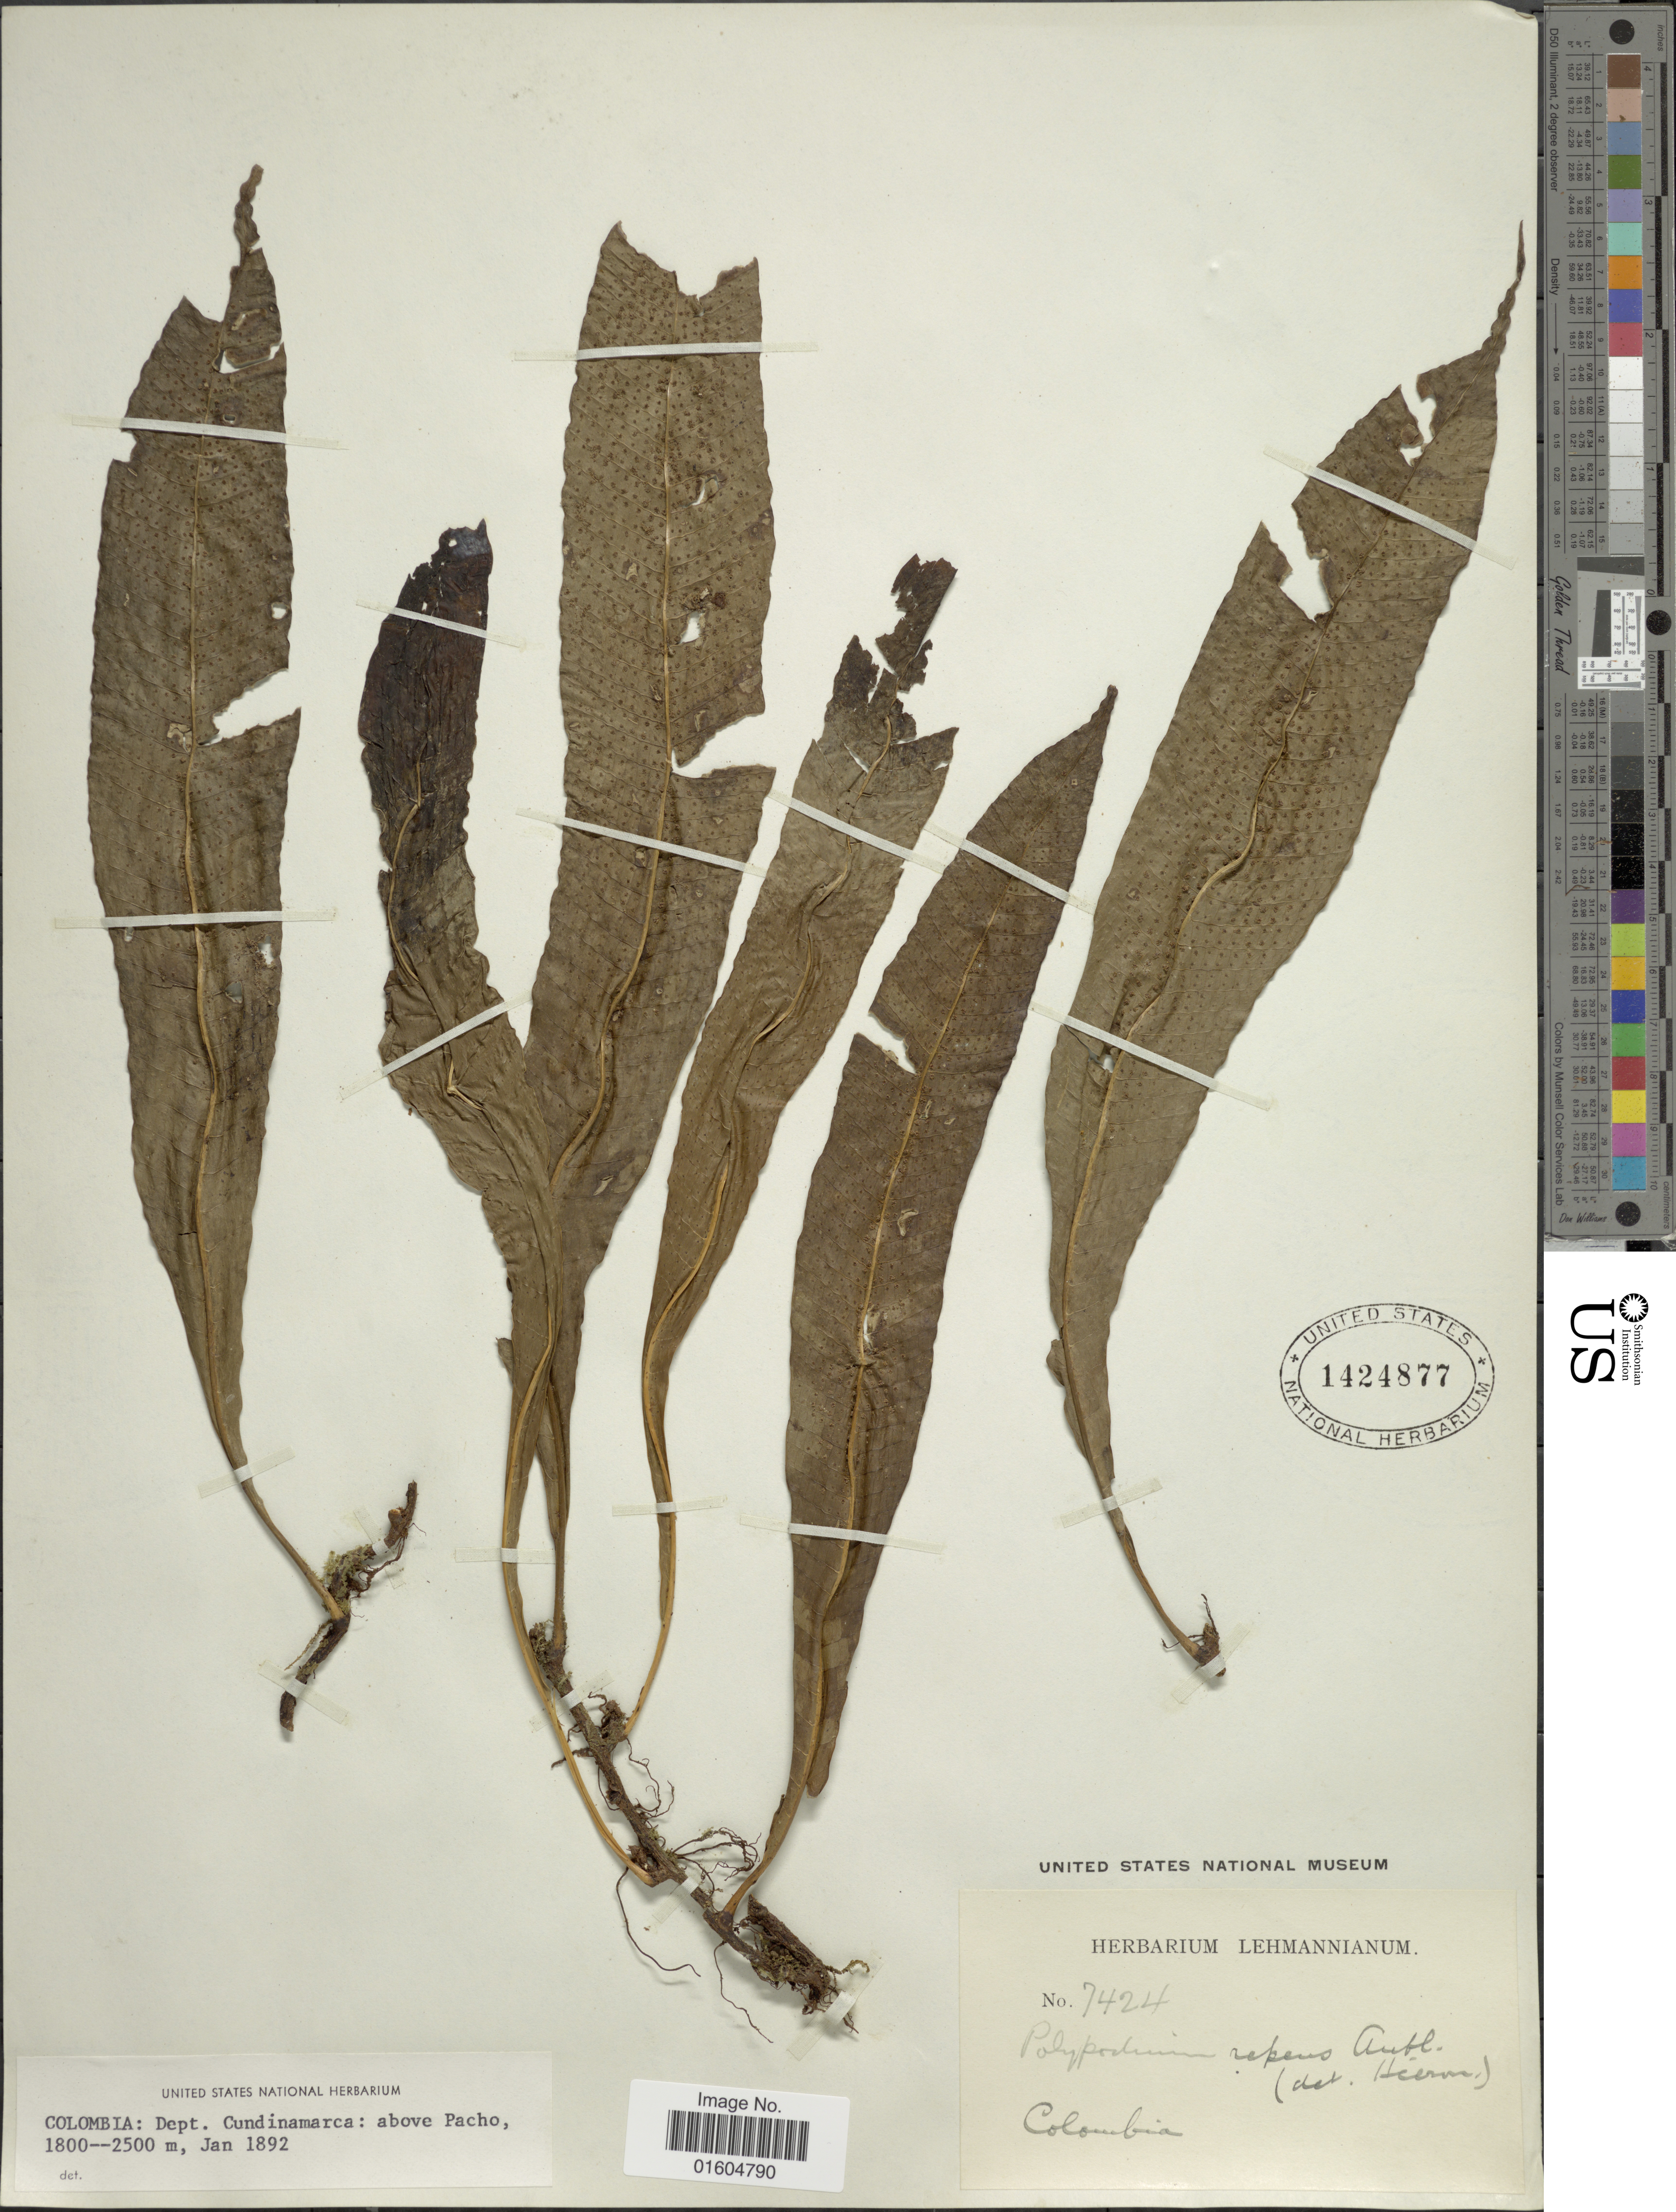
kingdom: Plantae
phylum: Tracheophyta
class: Polypodiopsida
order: Polypodiales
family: Polypodiaceae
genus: Campyloneurum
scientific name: Campyloneurum repens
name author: (Aubl.) C. Presl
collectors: ex herb. Lehmannianum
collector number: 7424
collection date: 1892-01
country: Colombia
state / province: Cundinamarca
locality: Colombia: Dept. Cundinamarca: above Pacho,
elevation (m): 1800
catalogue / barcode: US 1424877